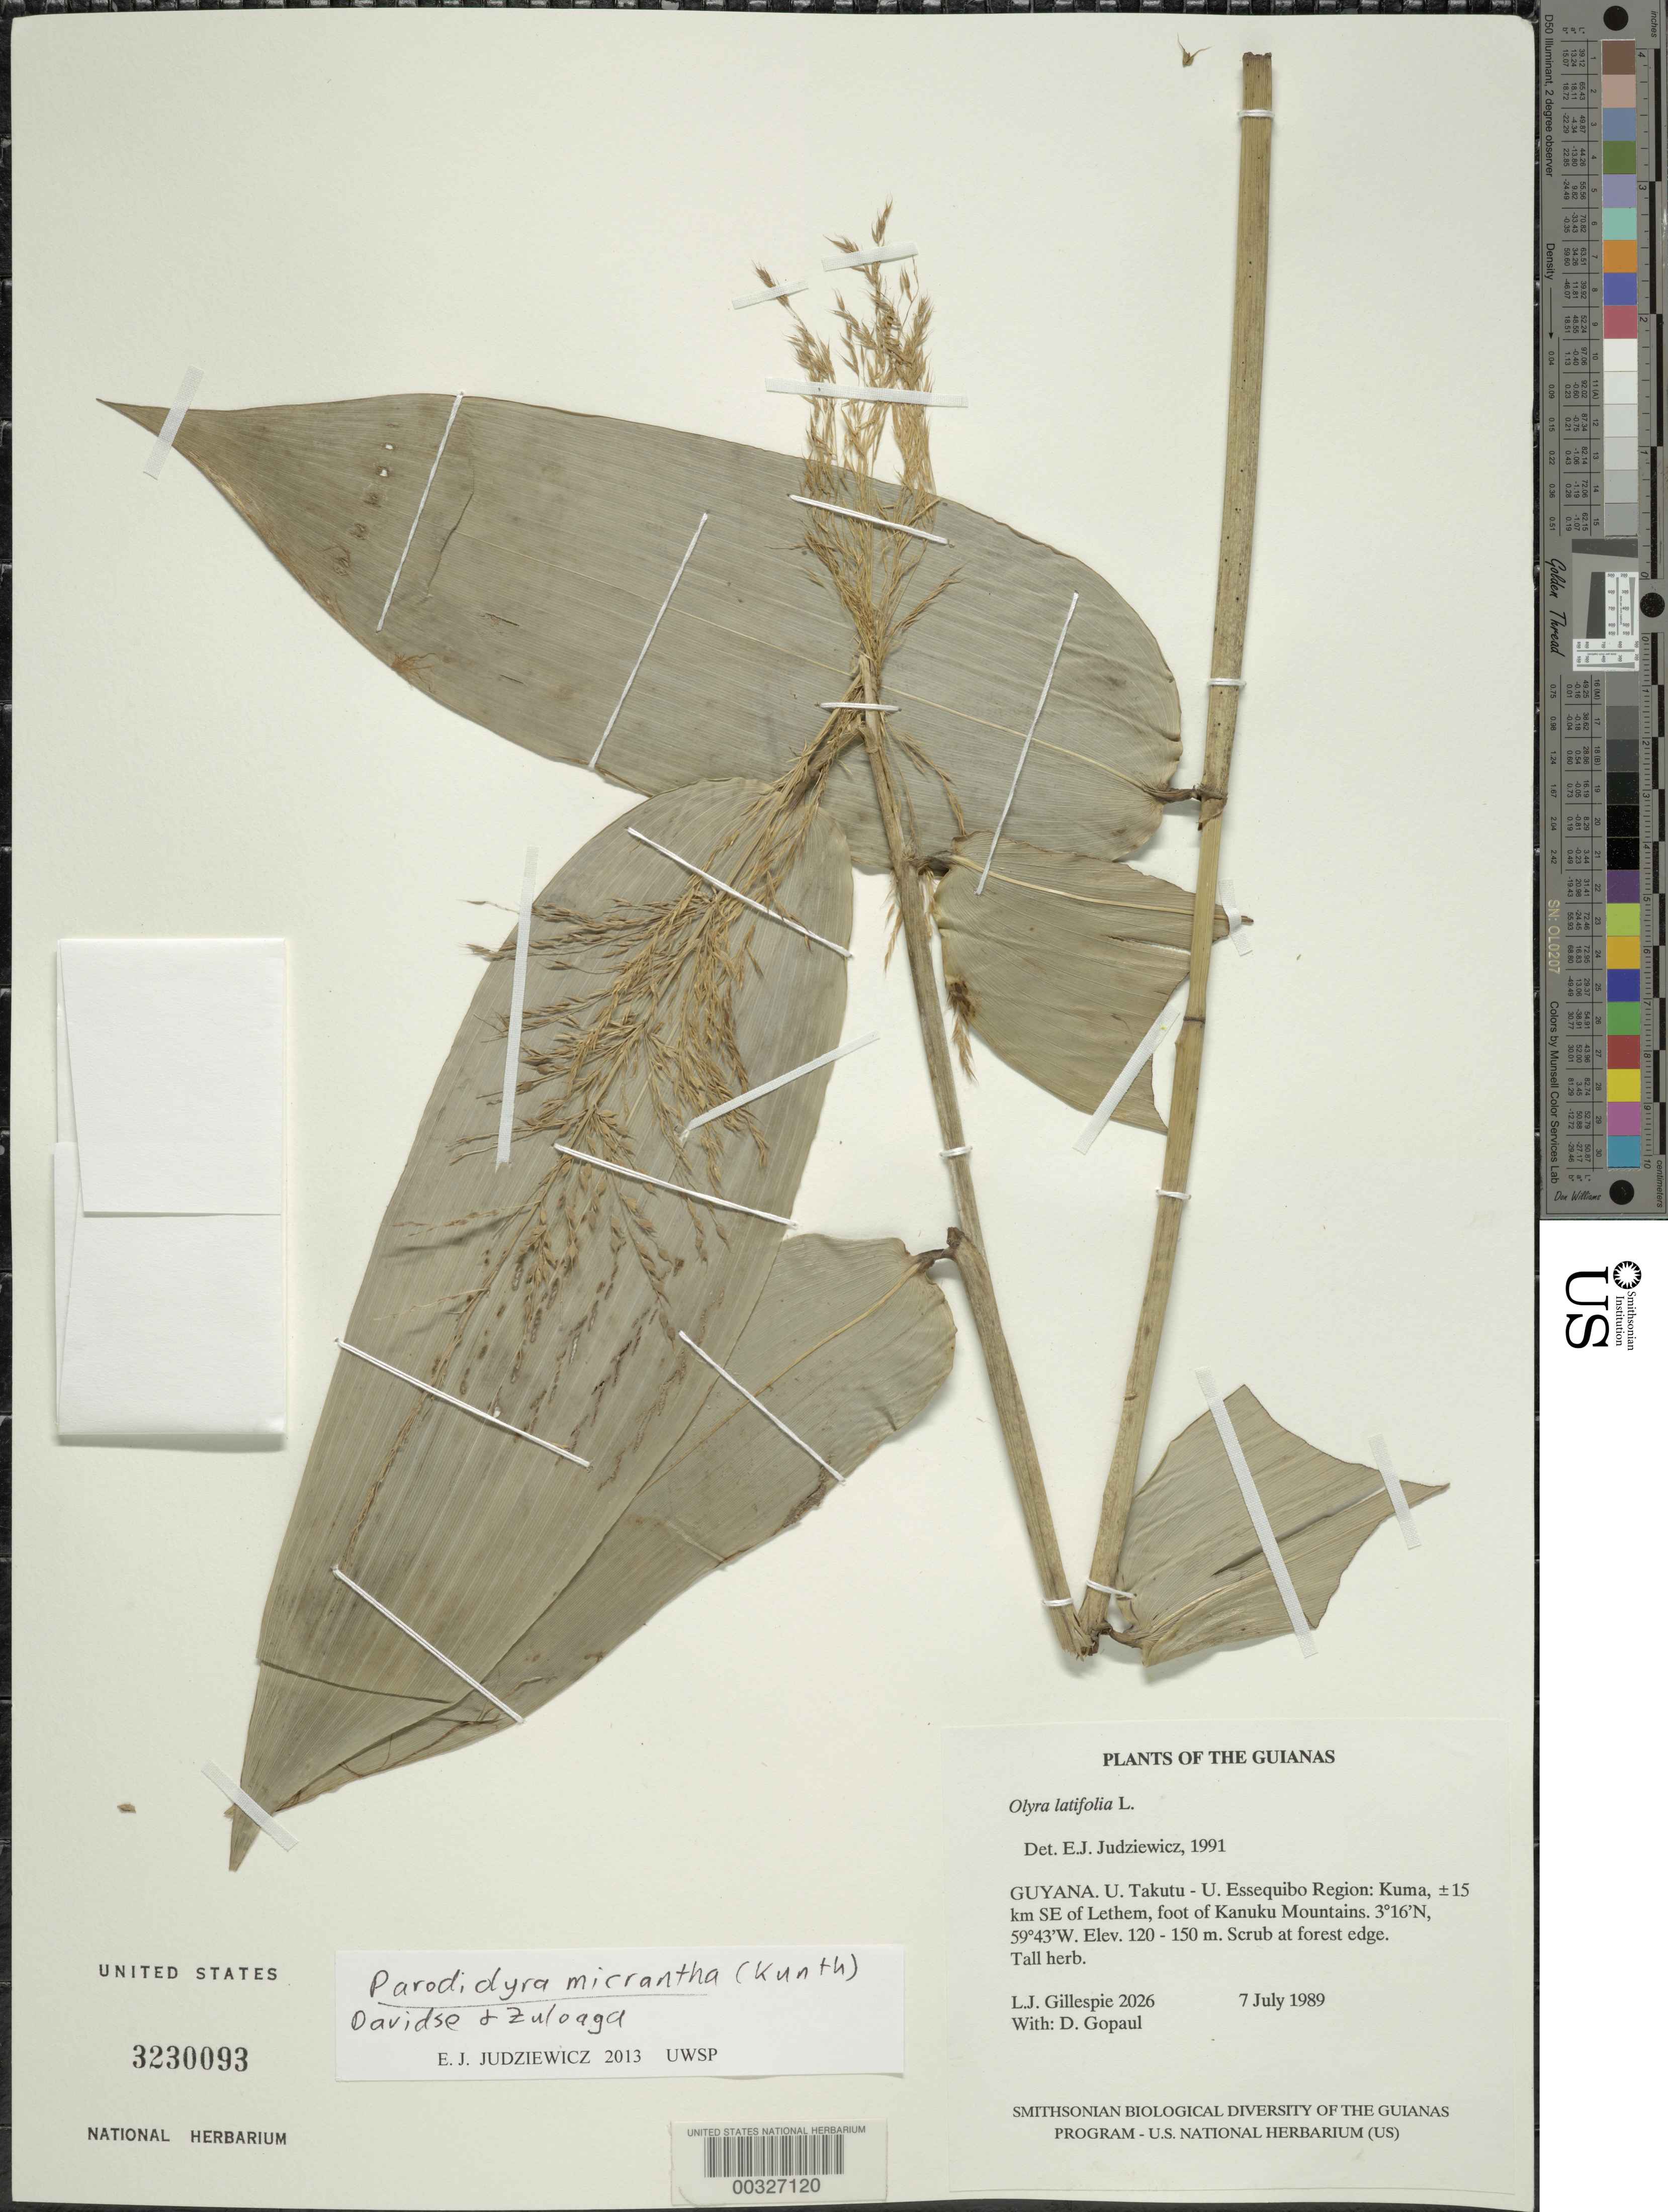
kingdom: Plantae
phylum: Tracheophyta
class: Liliopsida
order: Poales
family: Poaceae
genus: Parodiolyra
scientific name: Parodiolyra micrantha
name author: (Kunth) Davidse & Zuloaga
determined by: Judziewicz, E. J.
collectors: L. J. Gillespie & D. Gopaul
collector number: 2026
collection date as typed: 07 Jul 1989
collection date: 1989-07-07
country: Guyana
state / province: U. Takutu-U. Essequibo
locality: Kuma, 15 km se of lethem, foot of kanuku mountains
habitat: Scrub at forest edge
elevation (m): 120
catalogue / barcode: US 3230093